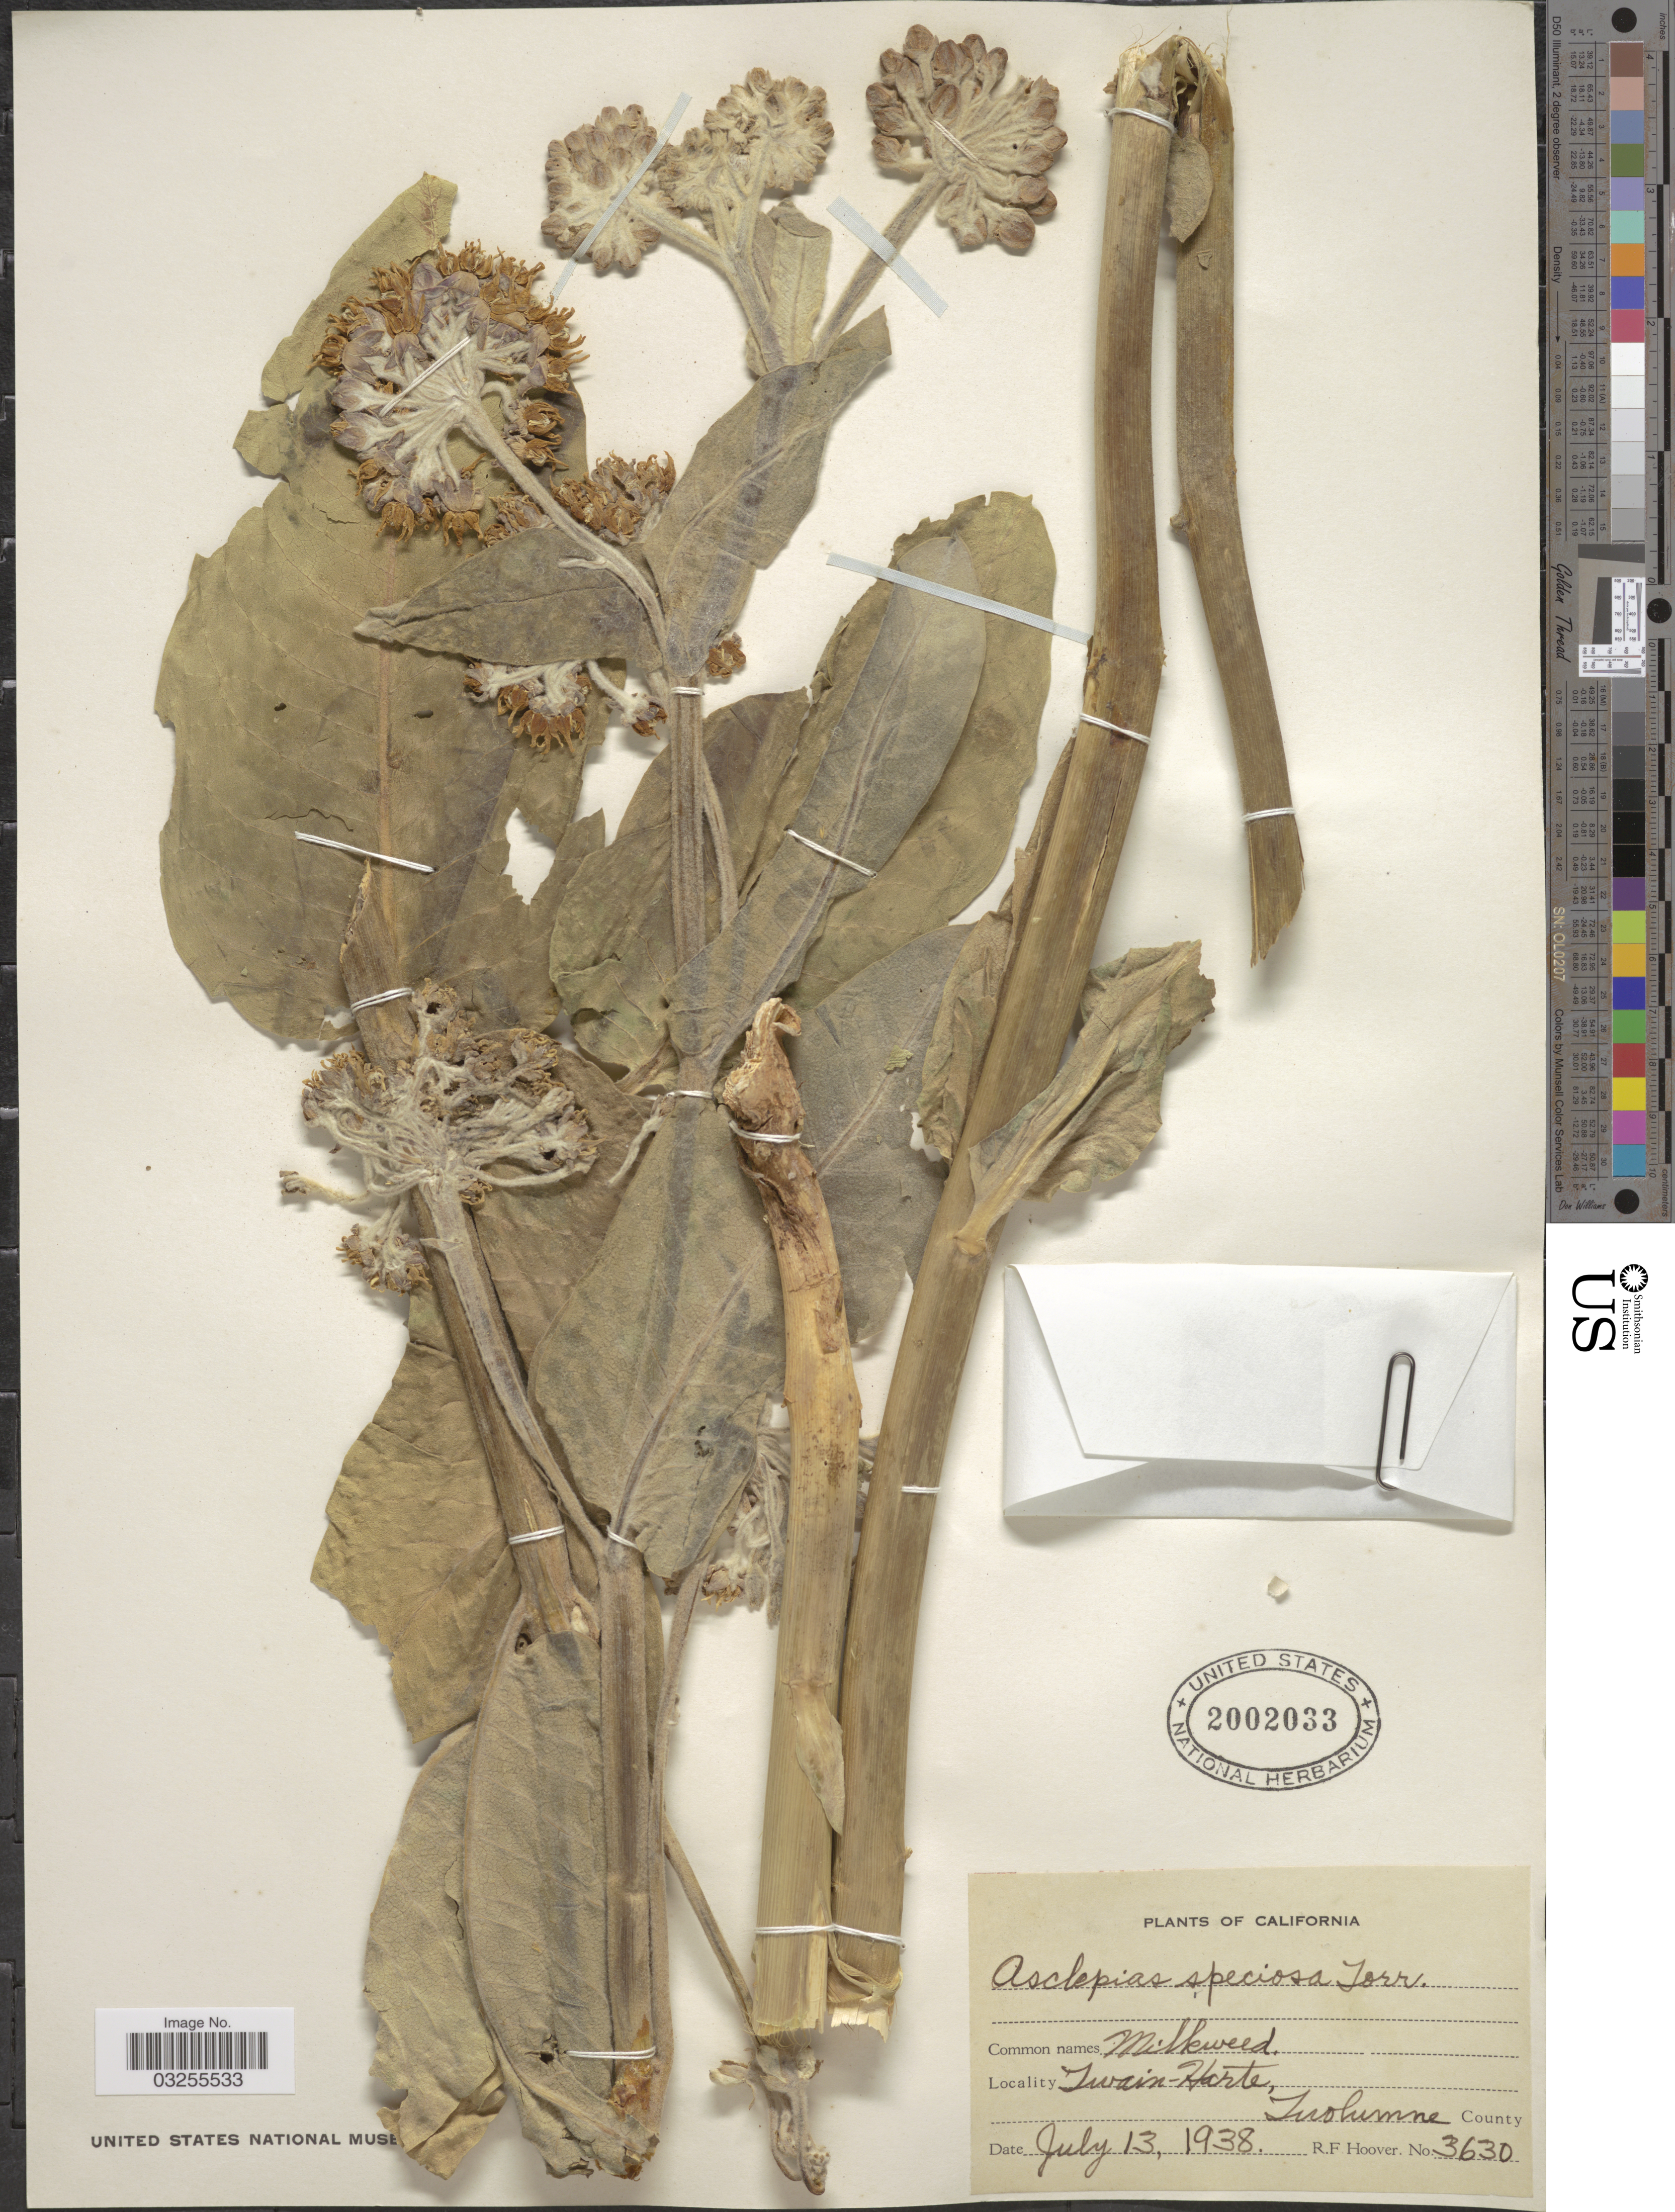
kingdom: Plantae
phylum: Tracheophyta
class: Magnoliopsida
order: Gentianales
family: Apocynaceae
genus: Asclepias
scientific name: Asclepias speciosa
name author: Torr.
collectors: R. F. Hoover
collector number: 3630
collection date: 1938-07-13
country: United States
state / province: California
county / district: Tuolumne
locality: Twain-Harte, Tuolumne County.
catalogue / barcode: US 2002033